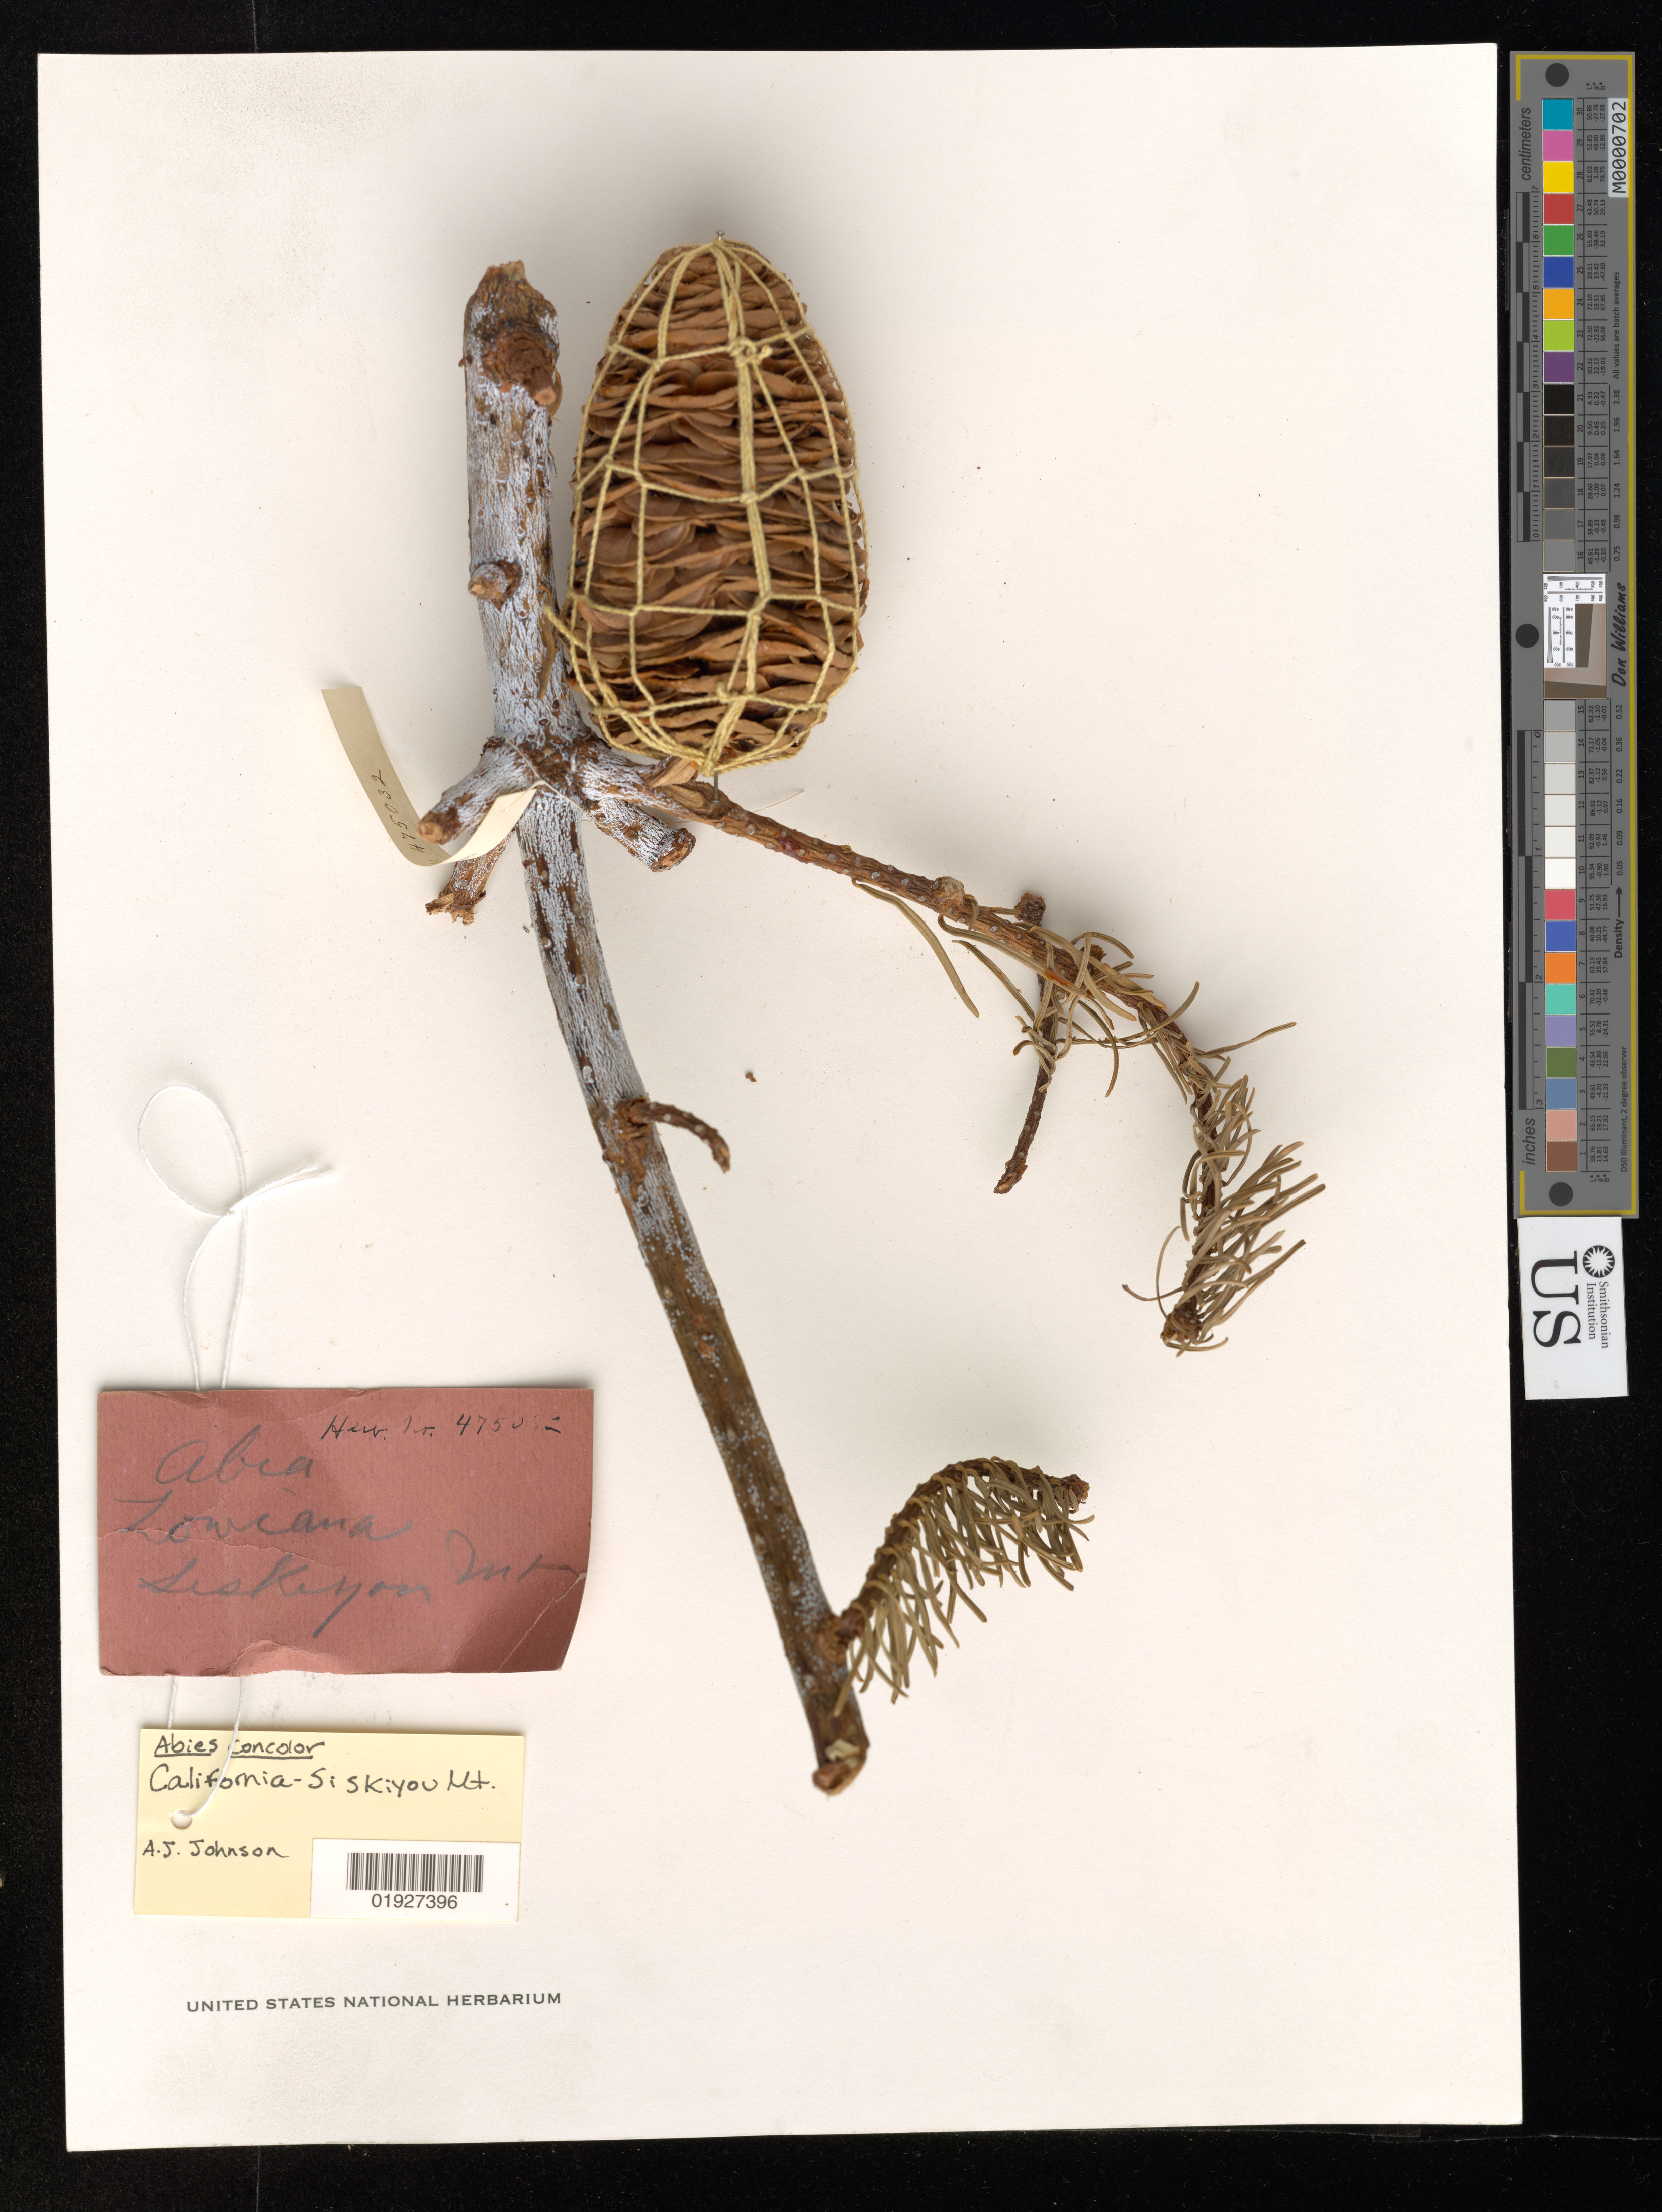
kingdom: Plantae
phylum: Tracheophyta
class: Pinopsida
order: Pinales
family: Pinaceae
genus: Abies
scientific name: Abies concolor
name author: (Gordon & Glend.) Lindl. ex Hildebr.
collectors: A. Johnson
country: United States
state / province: California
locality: Siskiyou Mt.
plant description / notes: Herb. no. 475032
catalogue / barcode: US 475032